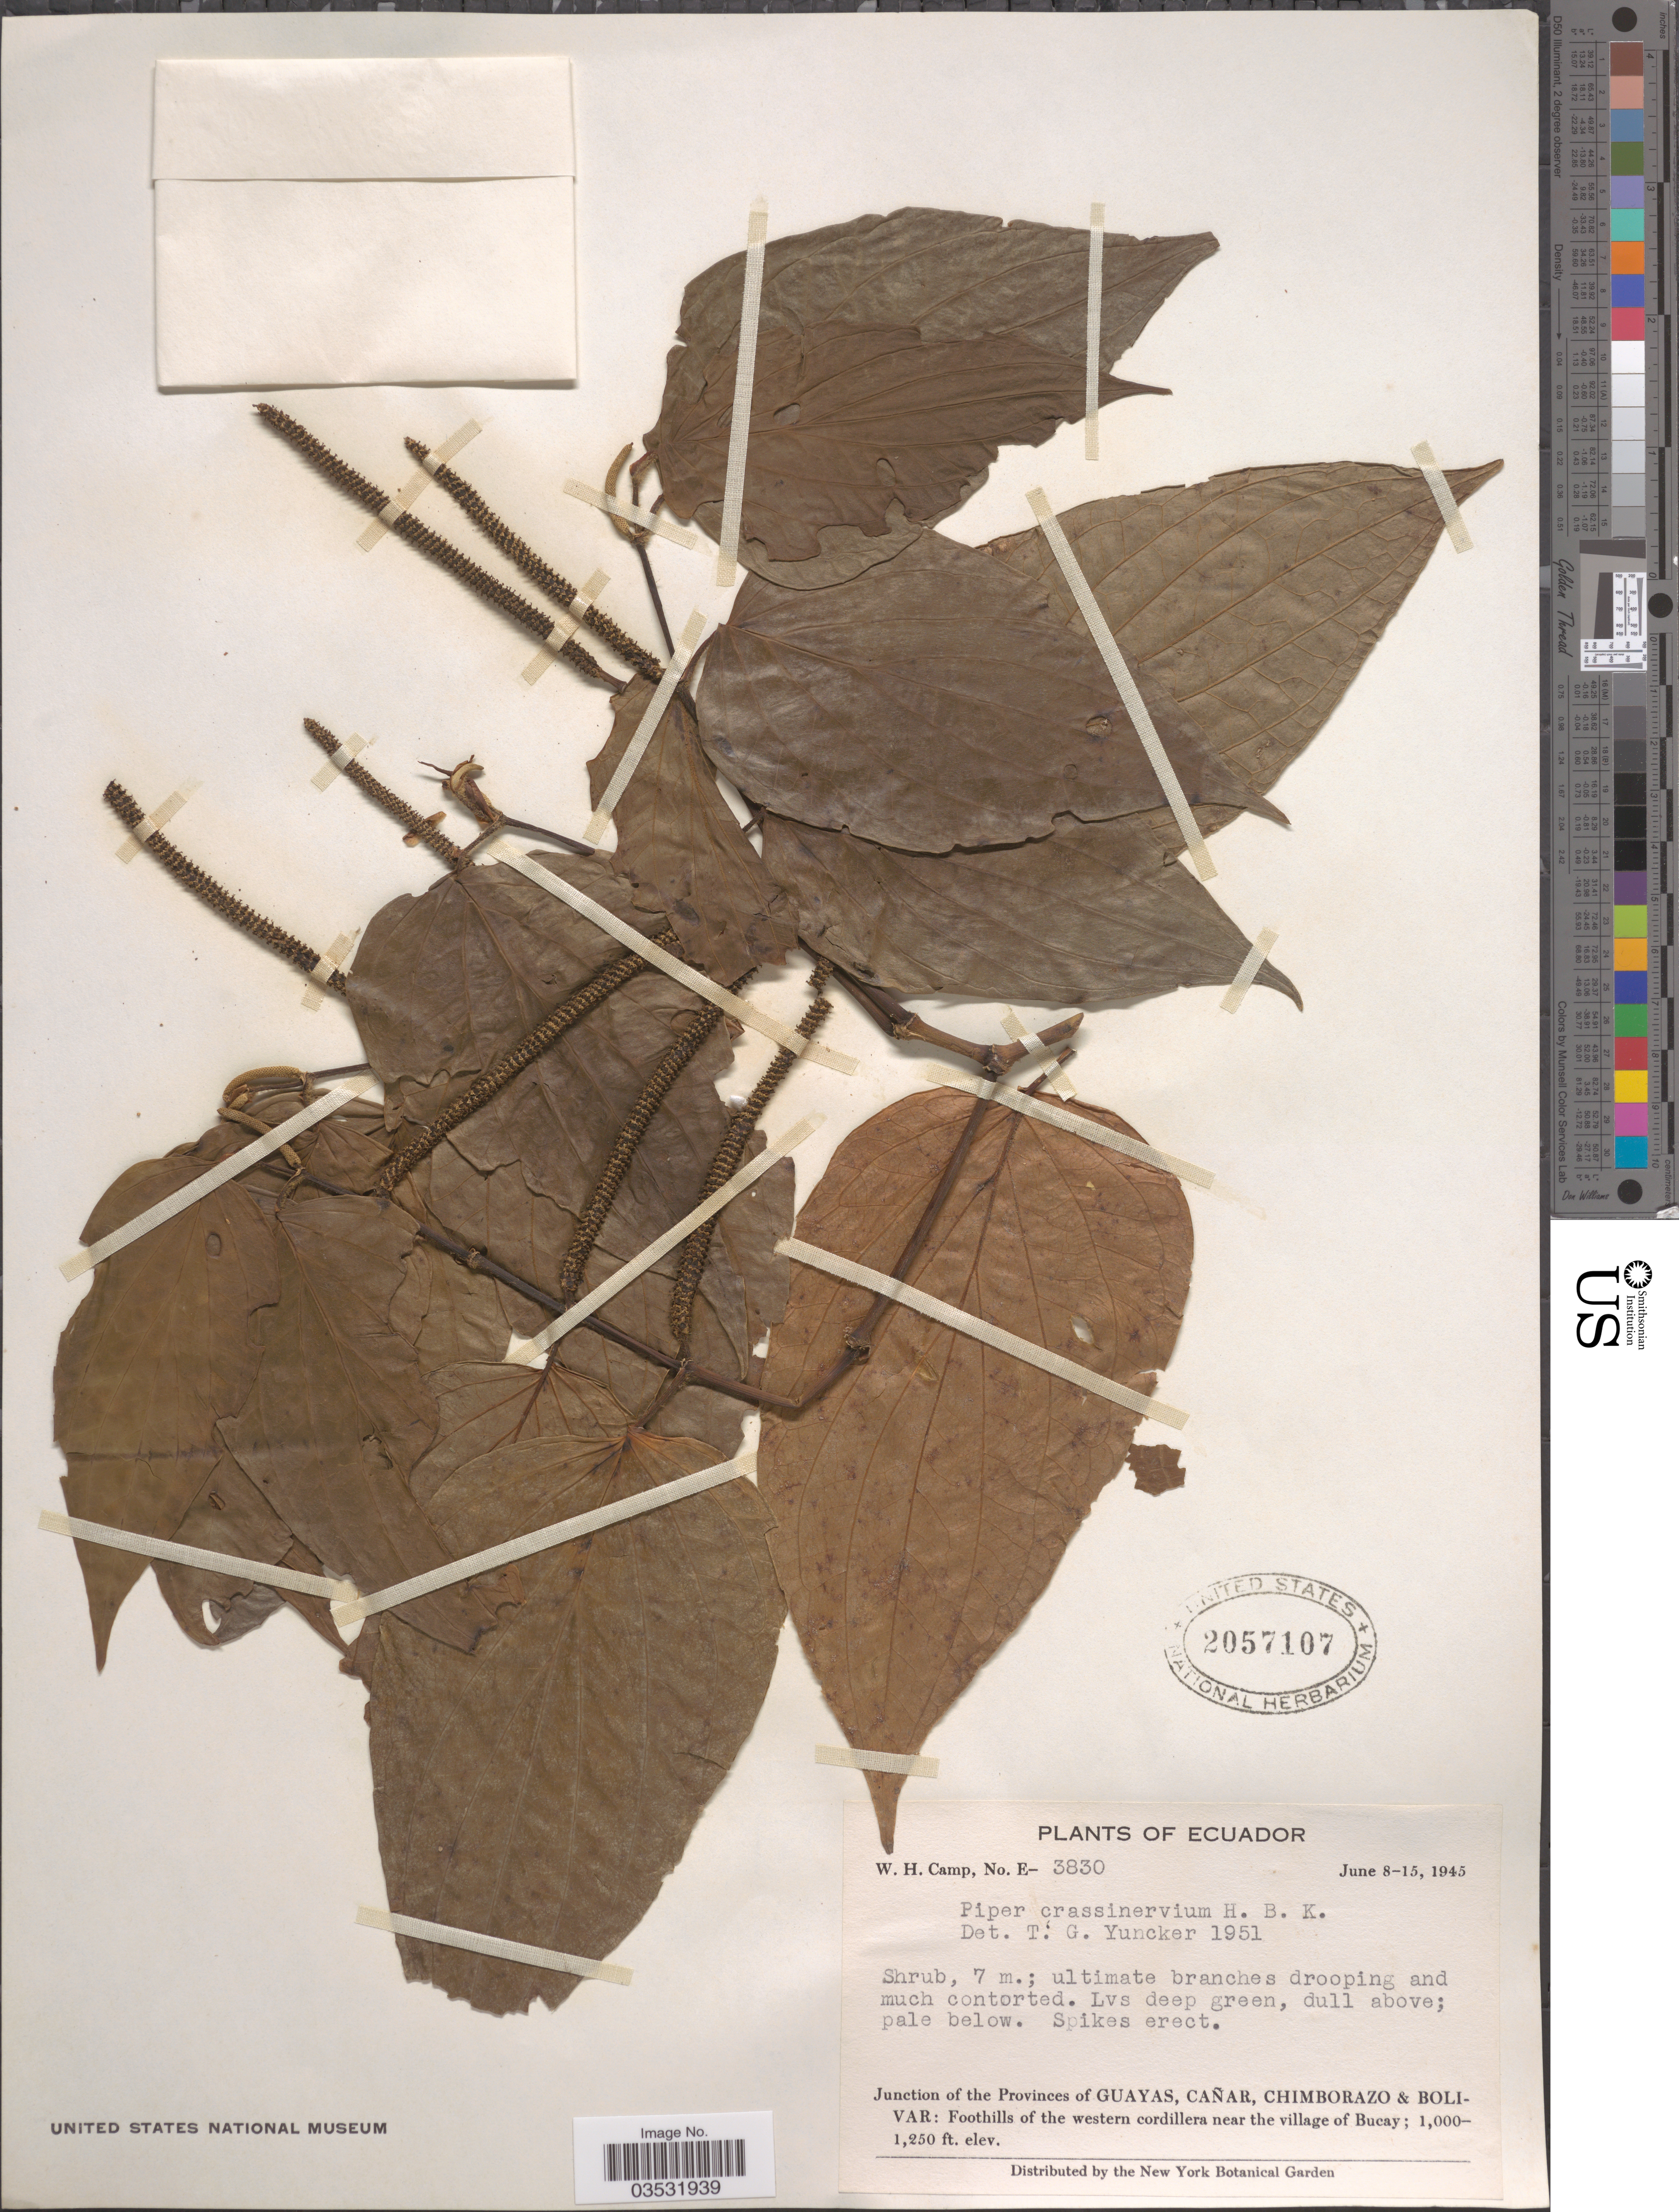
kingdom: Plantae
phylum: Tracheophyta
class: Magnoliopsida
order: Piperales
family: Piperaceae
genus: Piper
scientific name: Piper crassinervium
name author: Kunth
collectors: W. H. Camp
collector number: E-3830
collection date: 1945-06-08/1945-06-15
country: Ecuador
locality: Junction of the Provinces of Guayas, Cañar, Chimborazo & Bolivar: Foothills of the western cordillera near the village of Bucay.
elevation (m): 305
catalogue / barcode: US 2057107